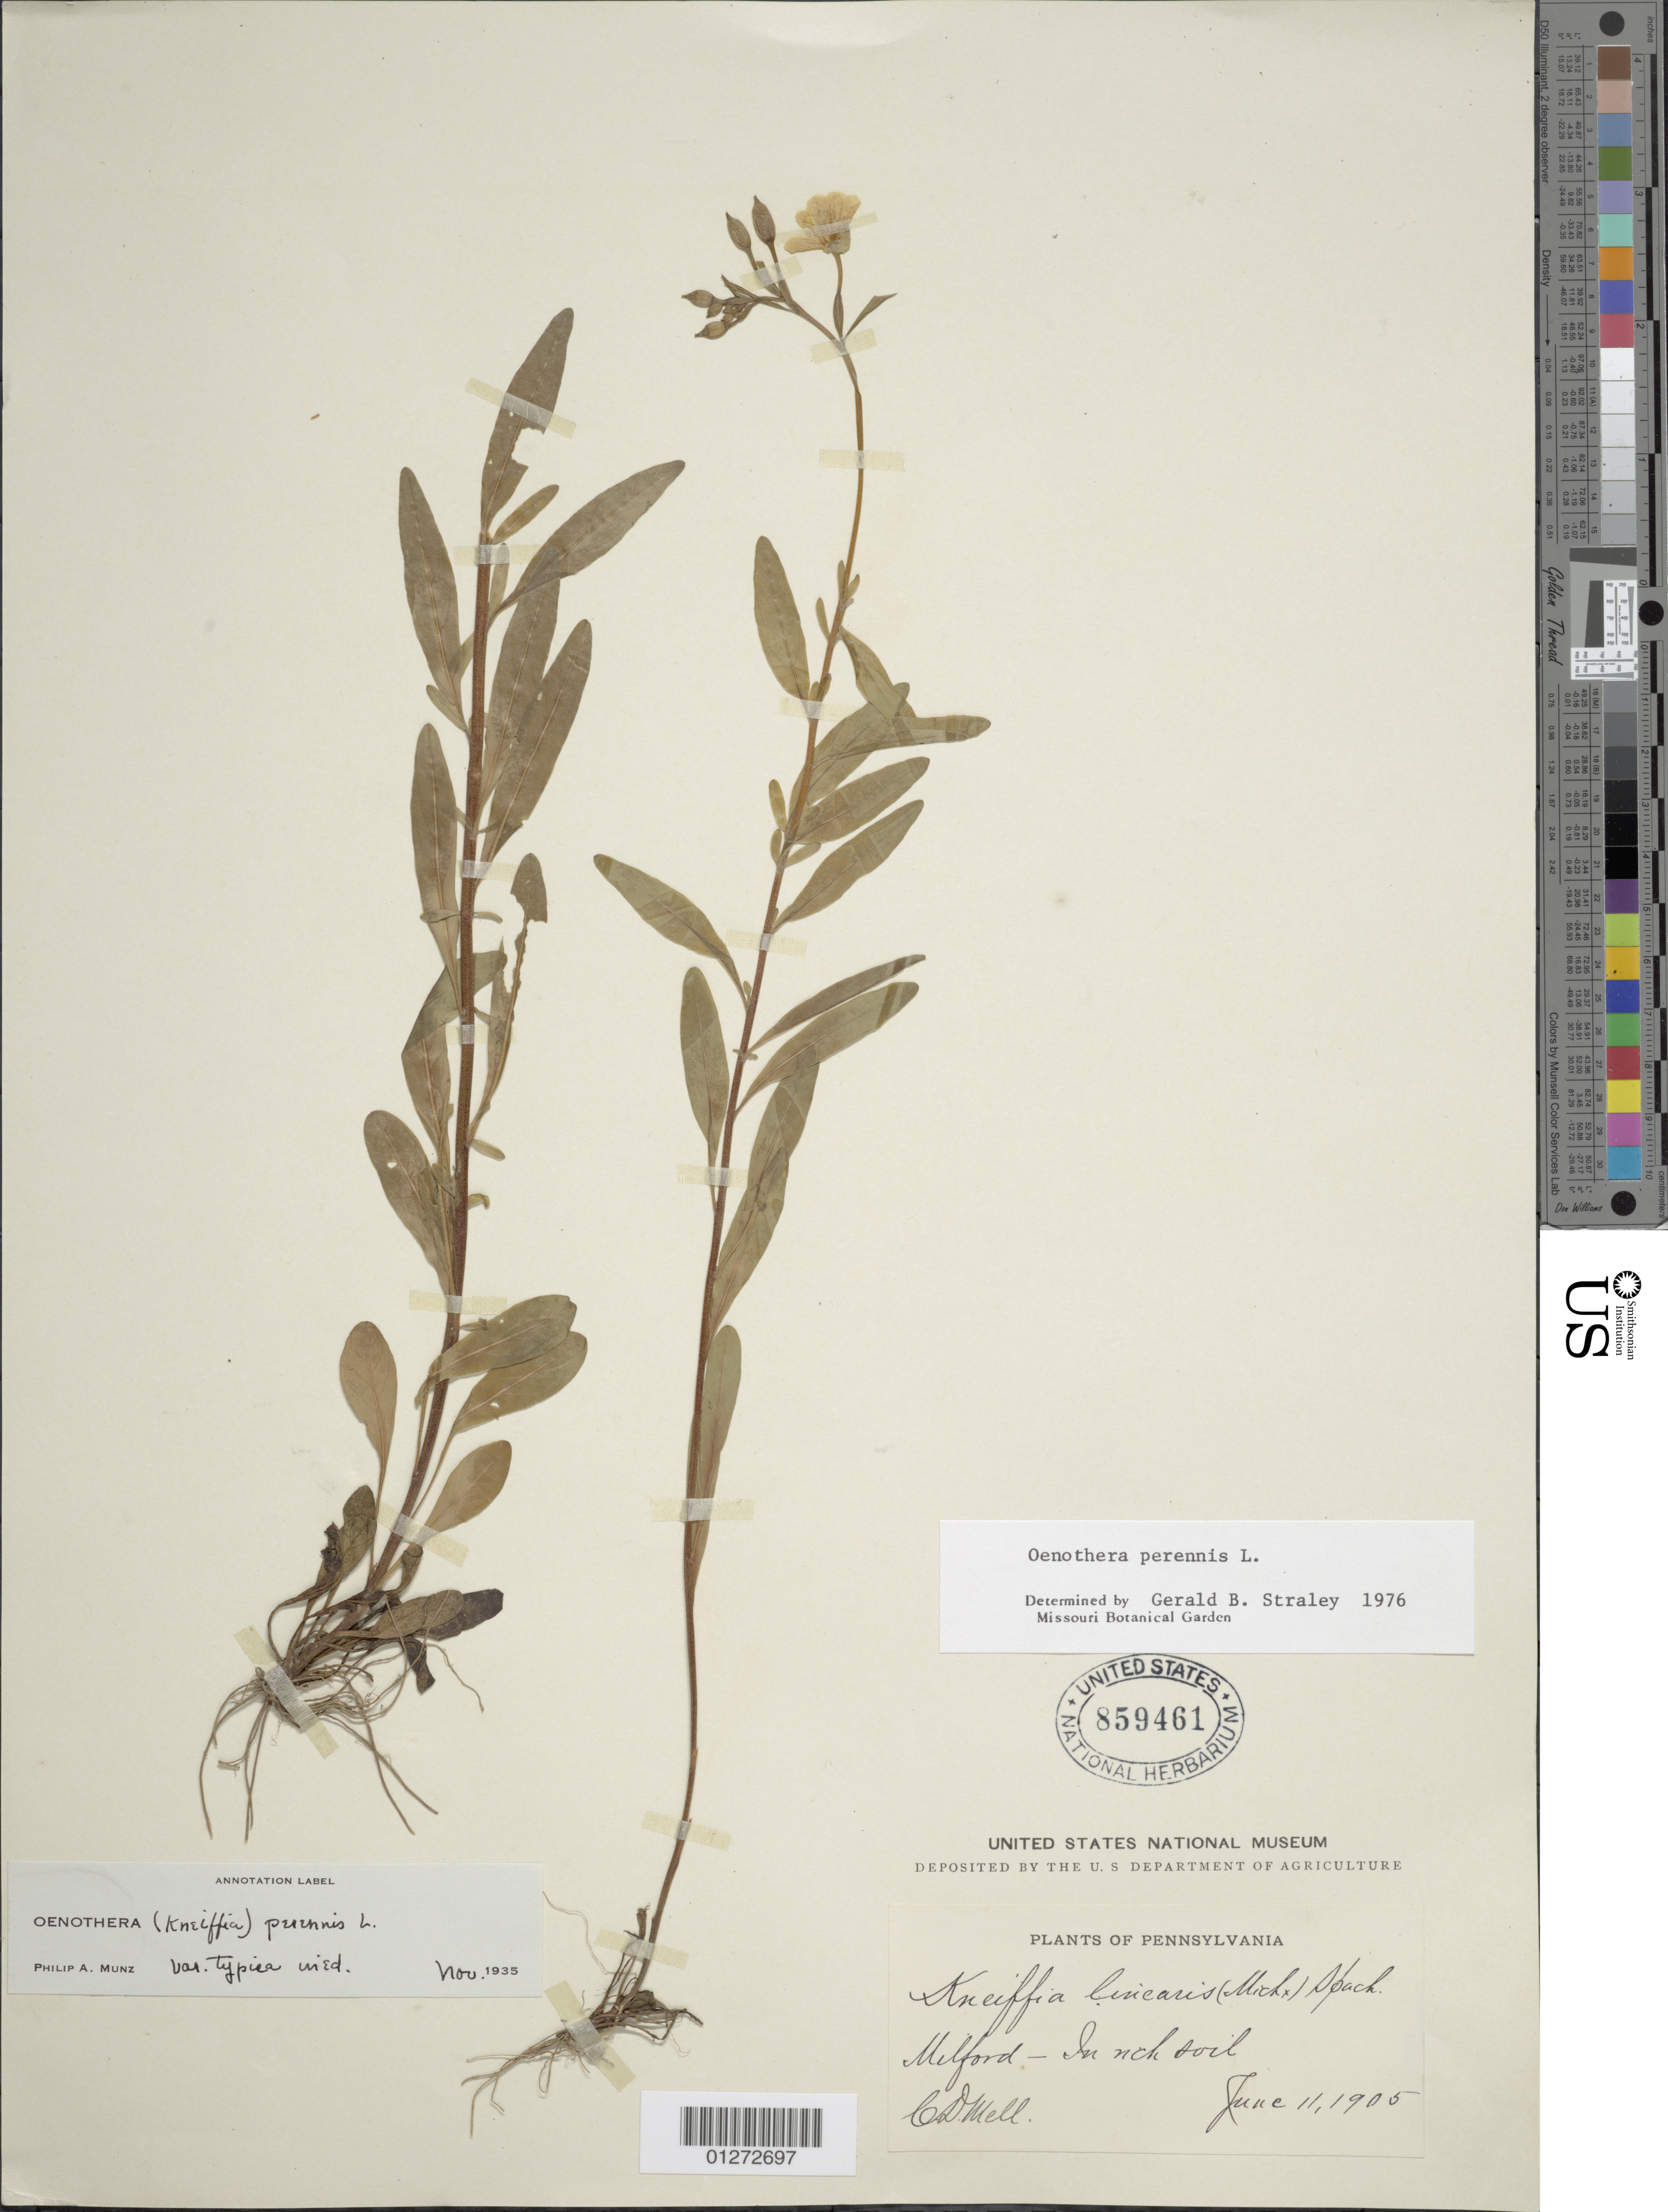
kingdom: Plantae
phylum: Tracheophyta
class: Magnoliopsida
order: Myrtales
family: Onagraceae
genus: Oenothera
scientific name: Oenothera perennis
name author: L.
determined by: Straley, G. B.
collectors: C. D. Mell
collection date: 1905-06-11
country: United States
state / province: Pennsylvania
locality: Milford.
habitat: Rich soil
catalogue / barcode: US 859461